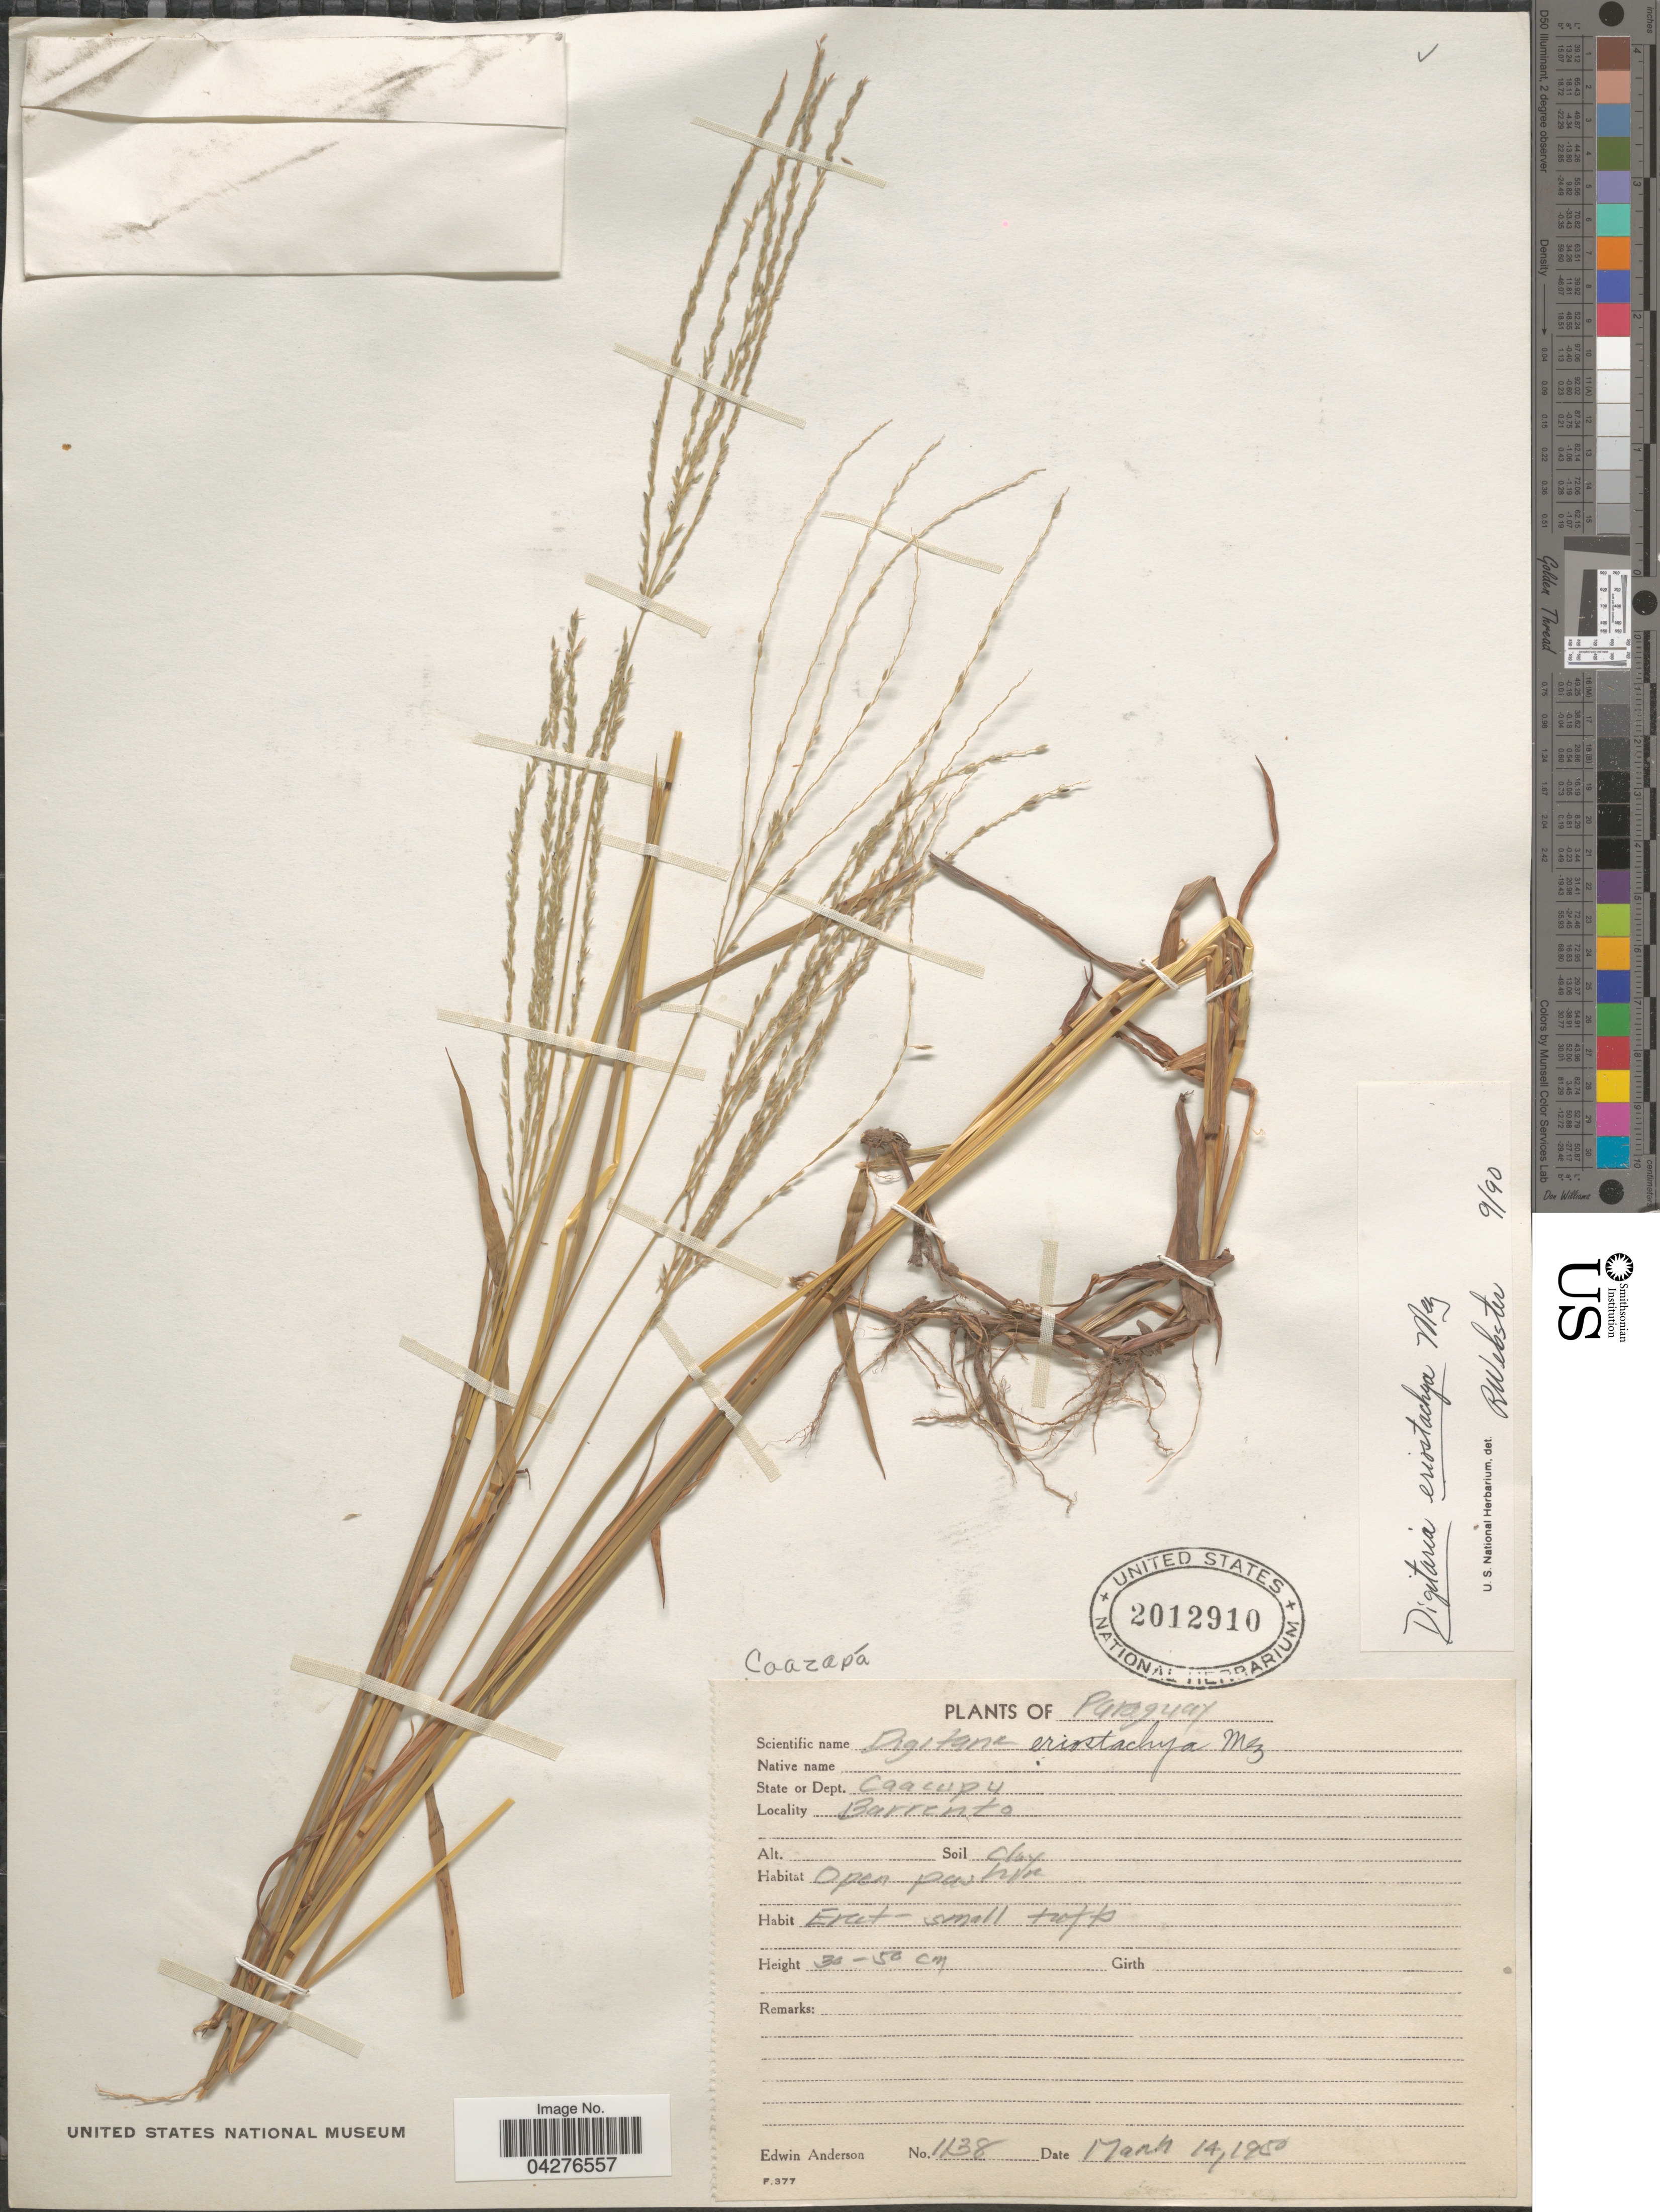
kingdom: Plantae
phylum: Tracheophyta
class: Liliopsida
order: Poales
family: Poaceae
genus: Digitaria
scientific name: Digitaria eriostachya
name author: Mez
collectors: E. Anderson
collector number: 1138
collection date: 1950-03-14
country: Paraguay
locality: State or Dept. Caacupy. Barrento.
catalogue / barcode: US 2012910